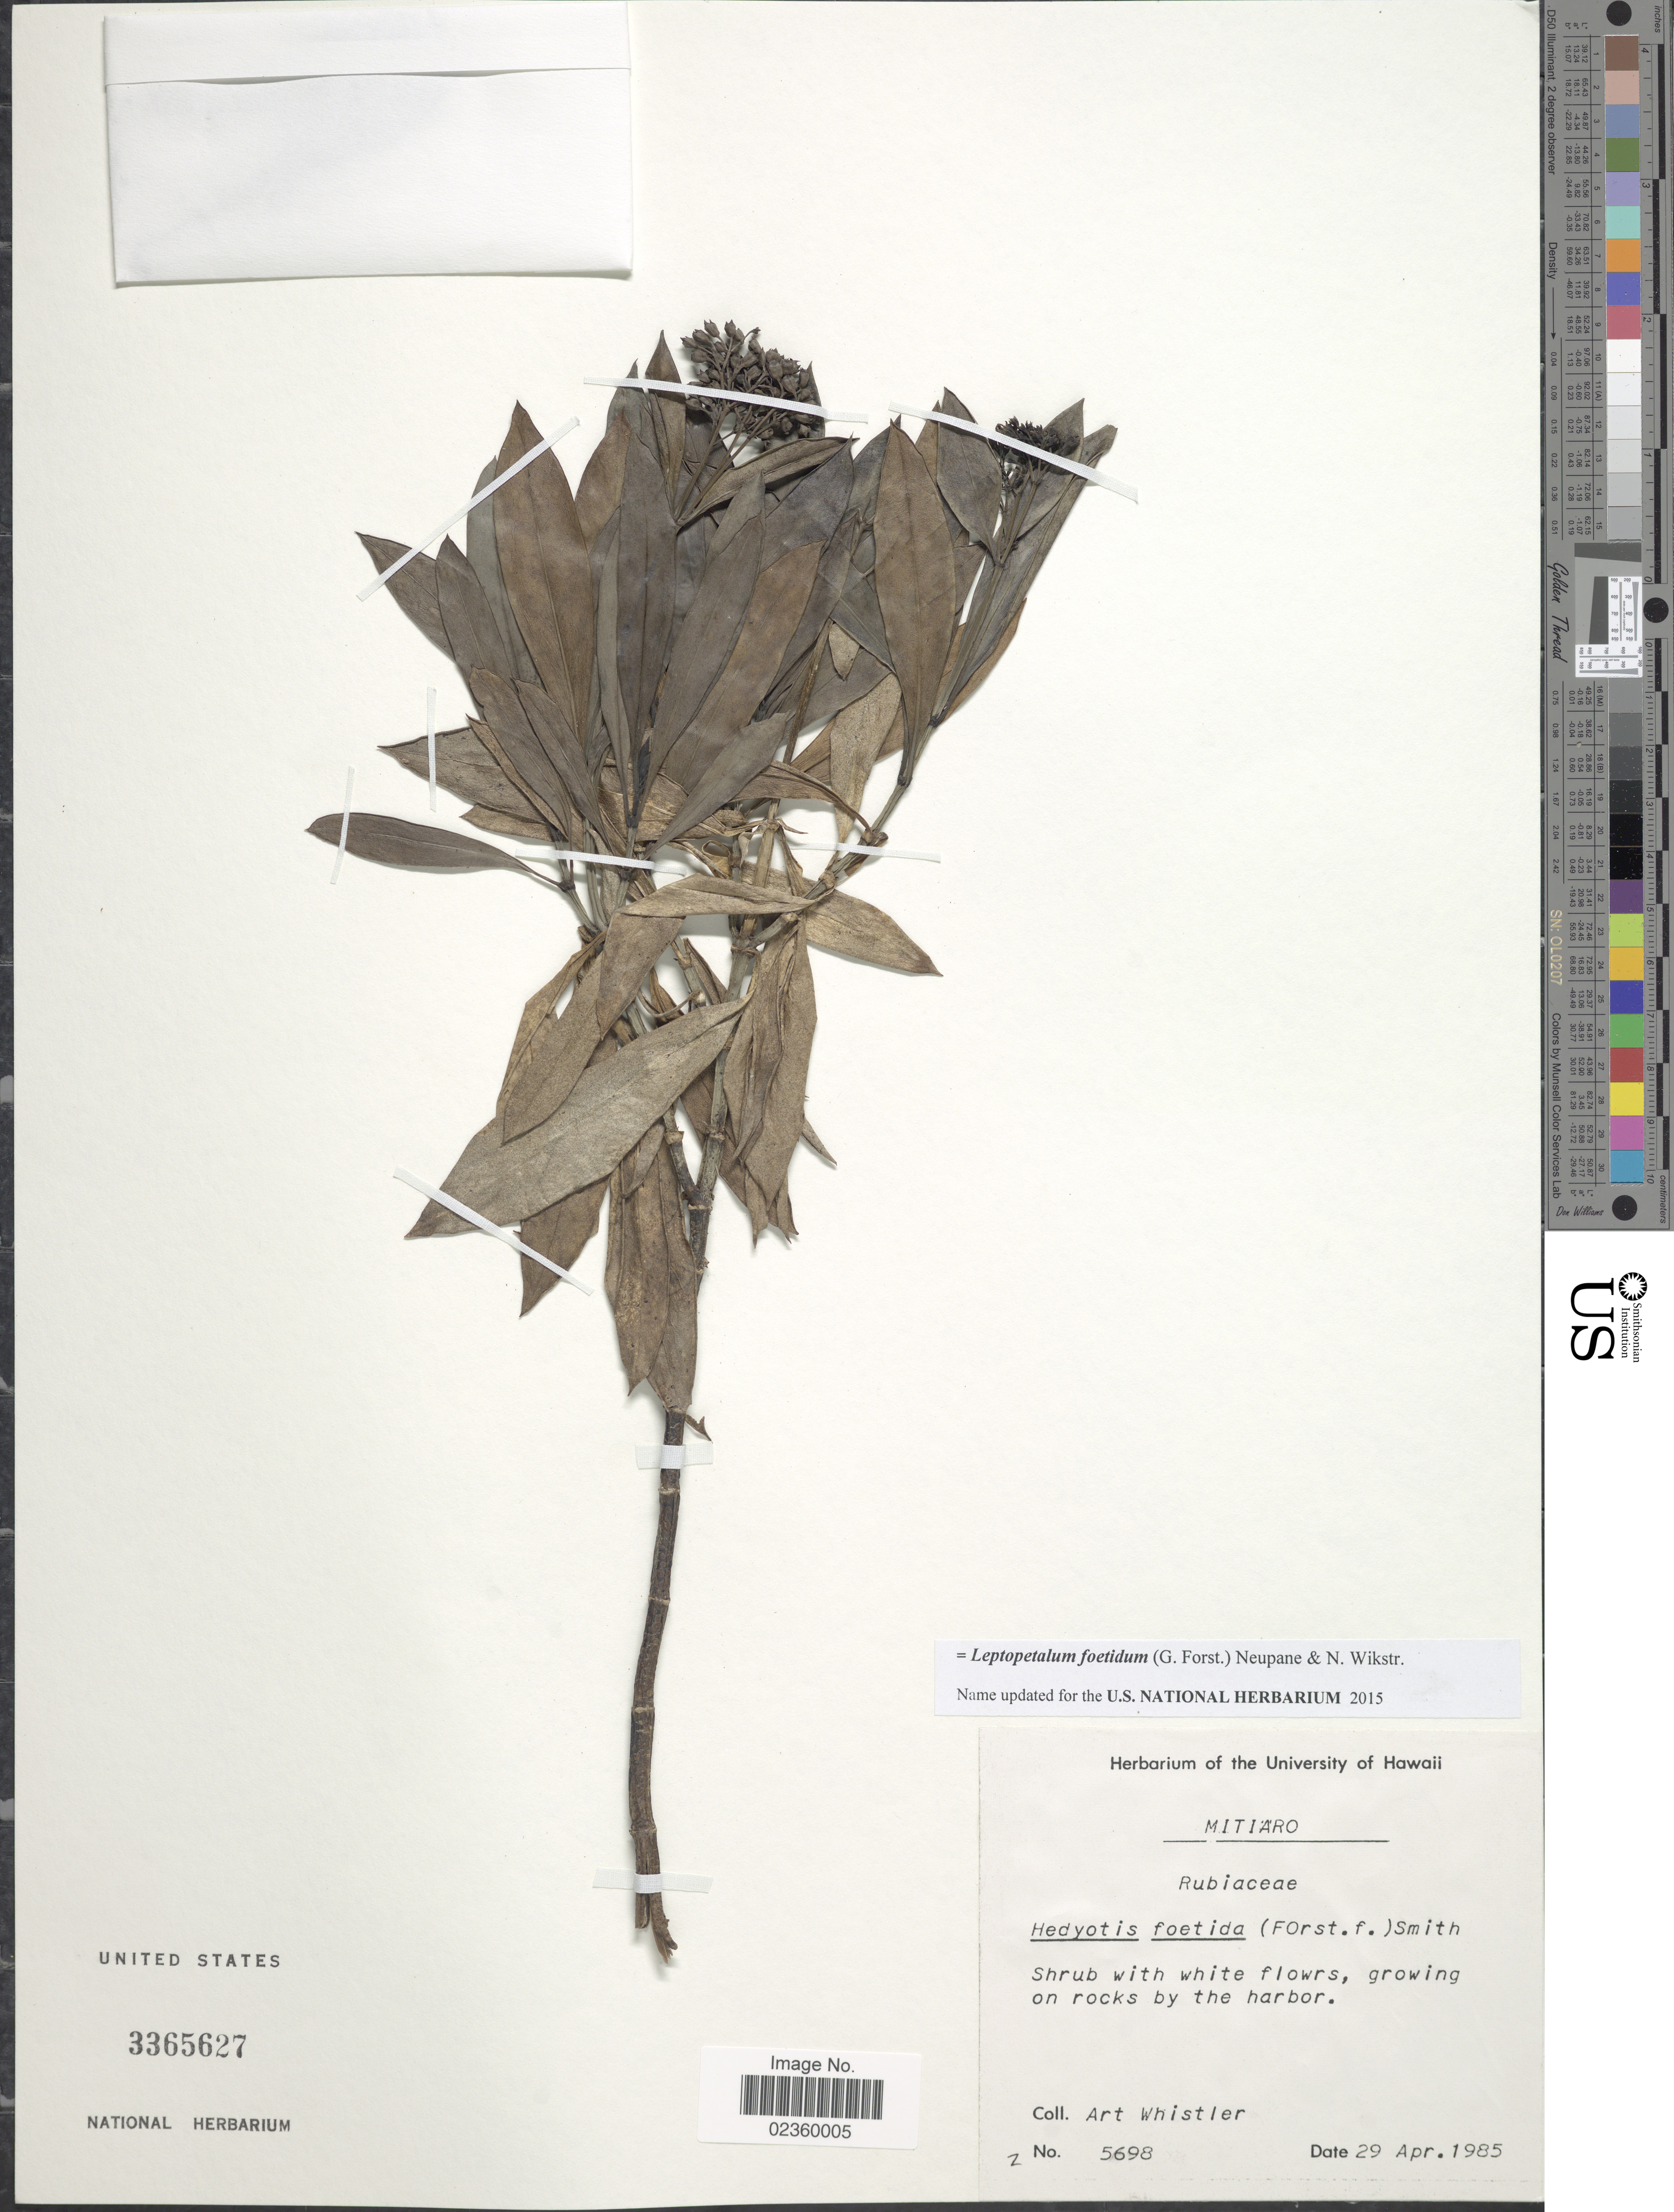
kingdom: Plantae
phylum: Tracheophyta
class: Magnoliopsida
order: Gentianales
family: Rubiaceae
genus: Leptopetalum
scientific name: Leptopetalum foetidum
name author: (G. Forst.) Neupane & N. Wikstr.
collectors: A. Whistler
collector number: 5698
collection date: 1985-04-29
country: Cook Islands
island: Mitiaro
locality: Rocks by the harbor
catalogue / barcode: US 3365627